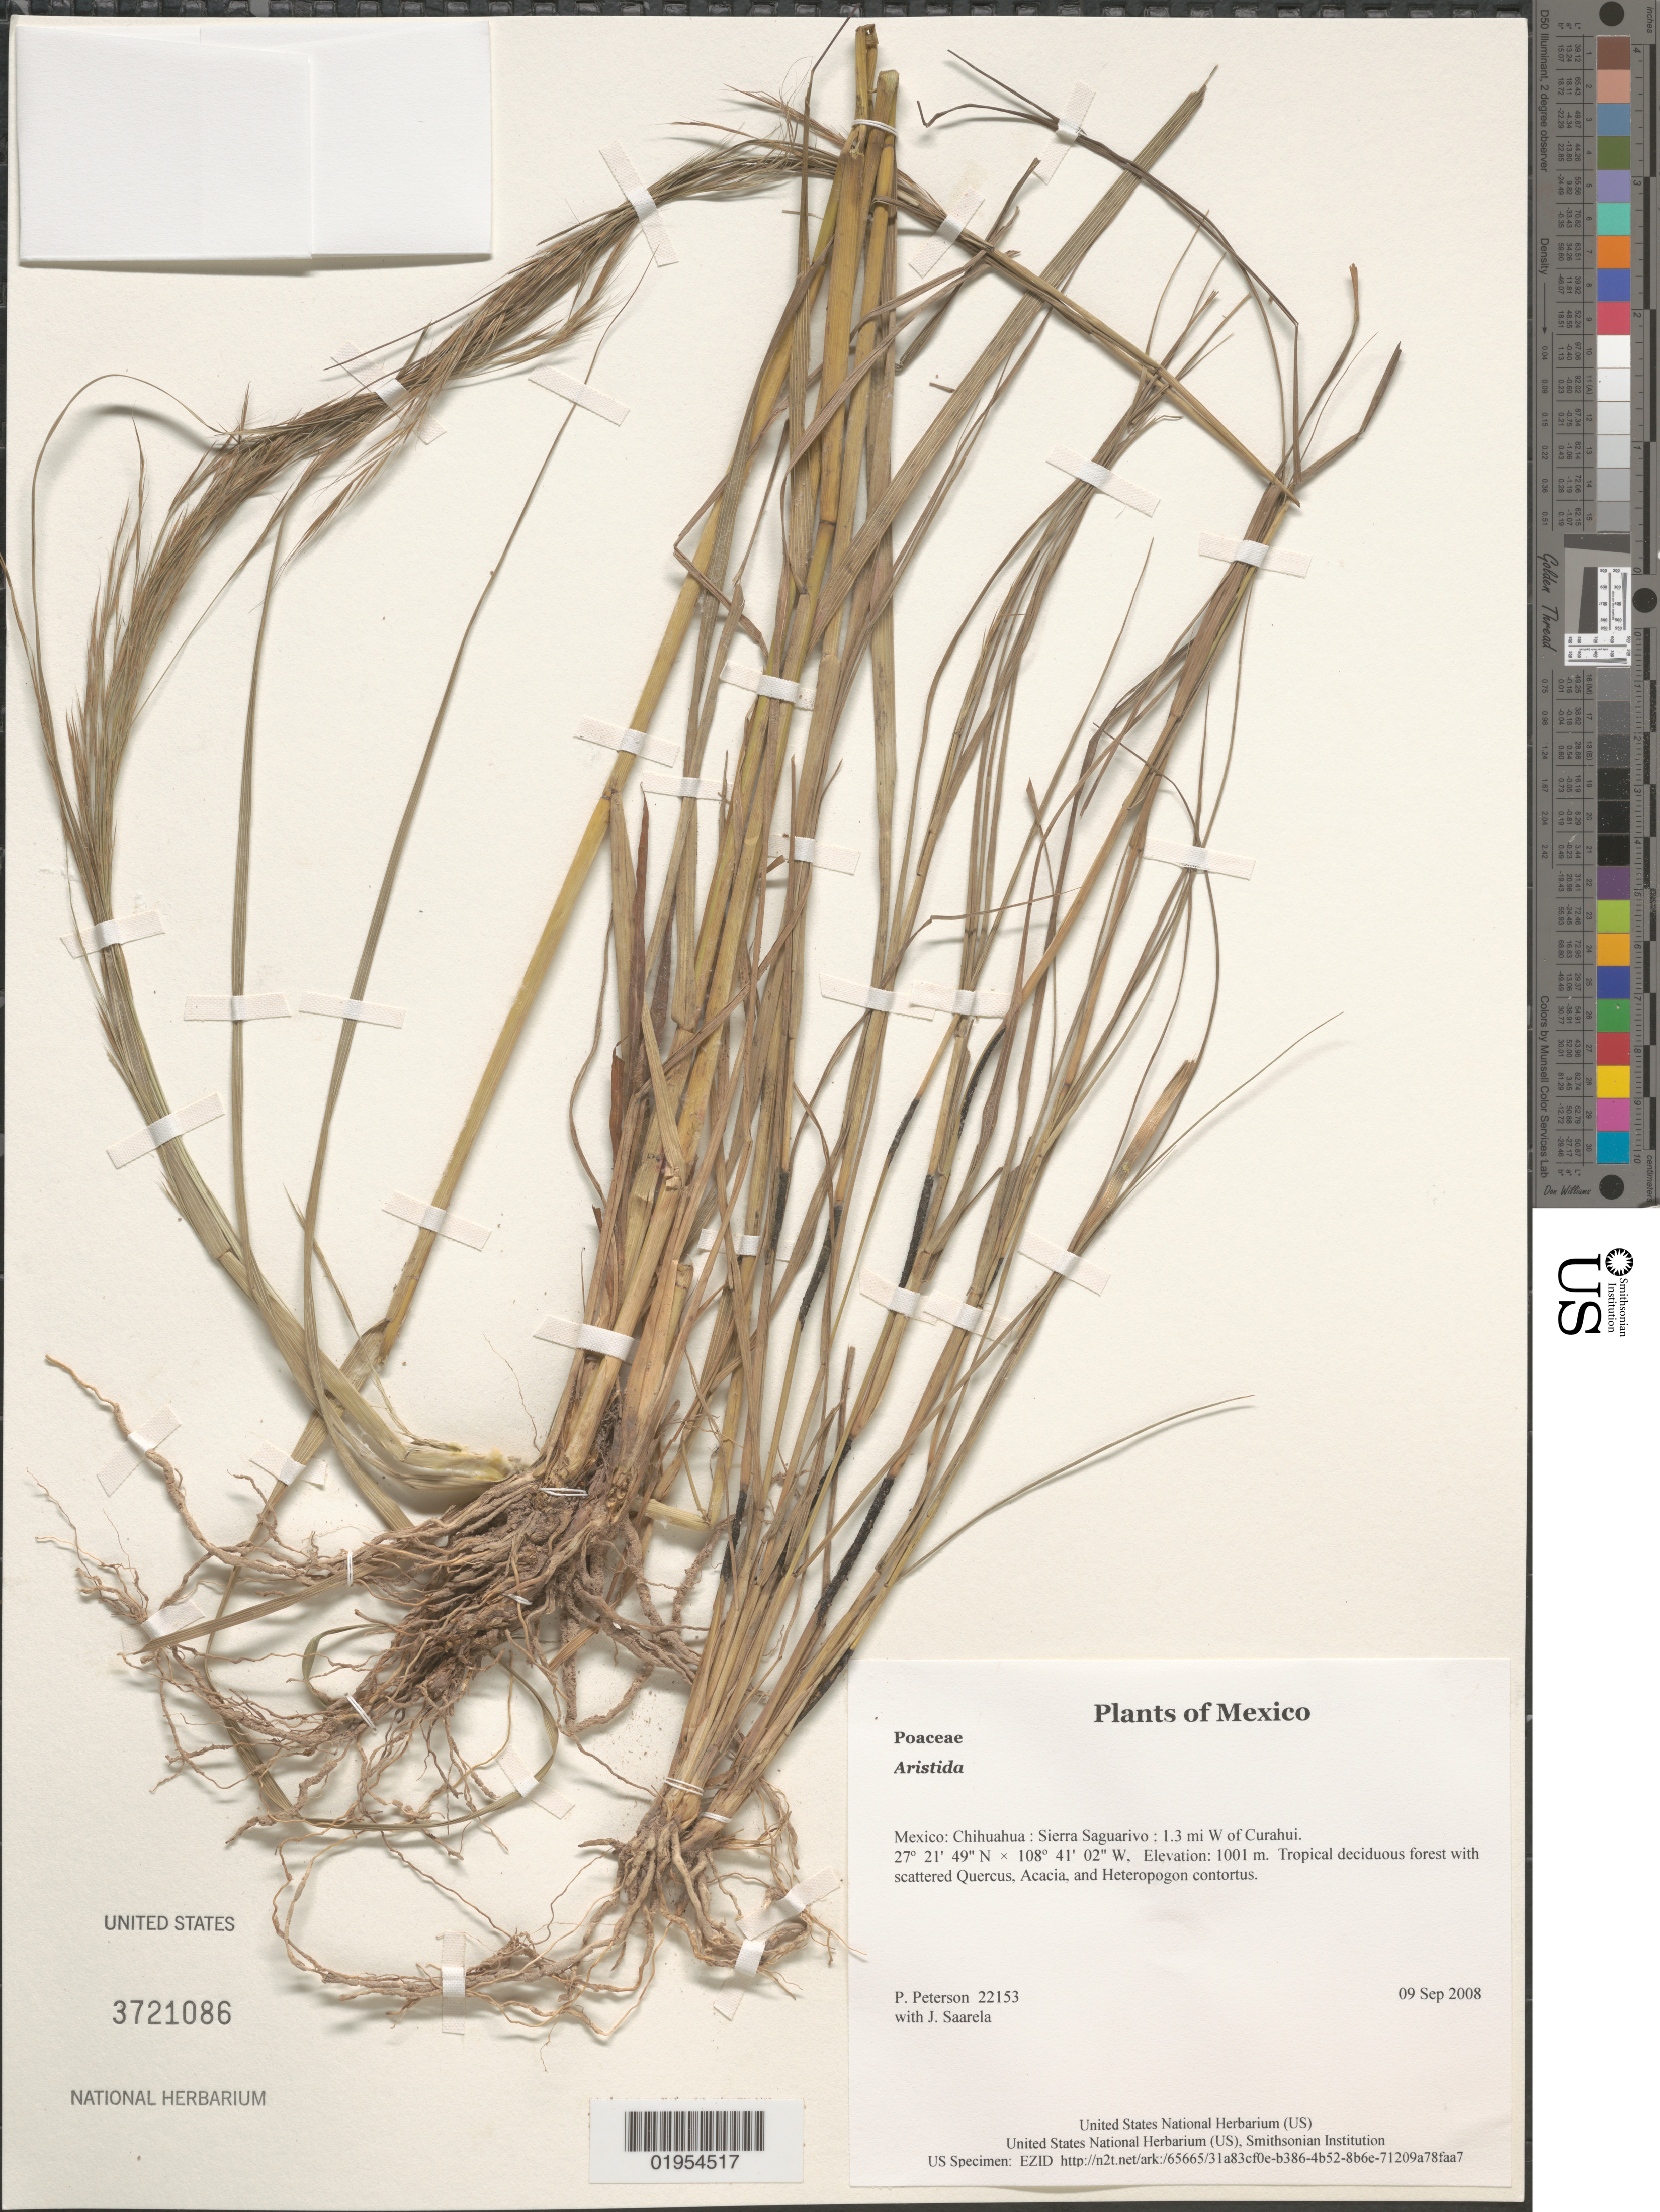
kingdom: Plantae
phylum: Tracheophyta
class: Liliopsida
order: Poales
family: Poaceae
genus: Aristida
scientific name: Aristida sp.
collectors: P. M. Peterson & J. Saarela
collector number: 22153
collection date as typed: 09 Sep 2008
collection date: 2008-09-09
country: Mexico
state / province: Chihuahua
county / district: Sierra Saguarivo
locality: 1.3 mi W of Curahui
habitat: Tropical deciduous forest with scattered Quercus, Acacia, and Heteropogon contortus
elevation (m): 1001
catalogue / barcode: US 3721086